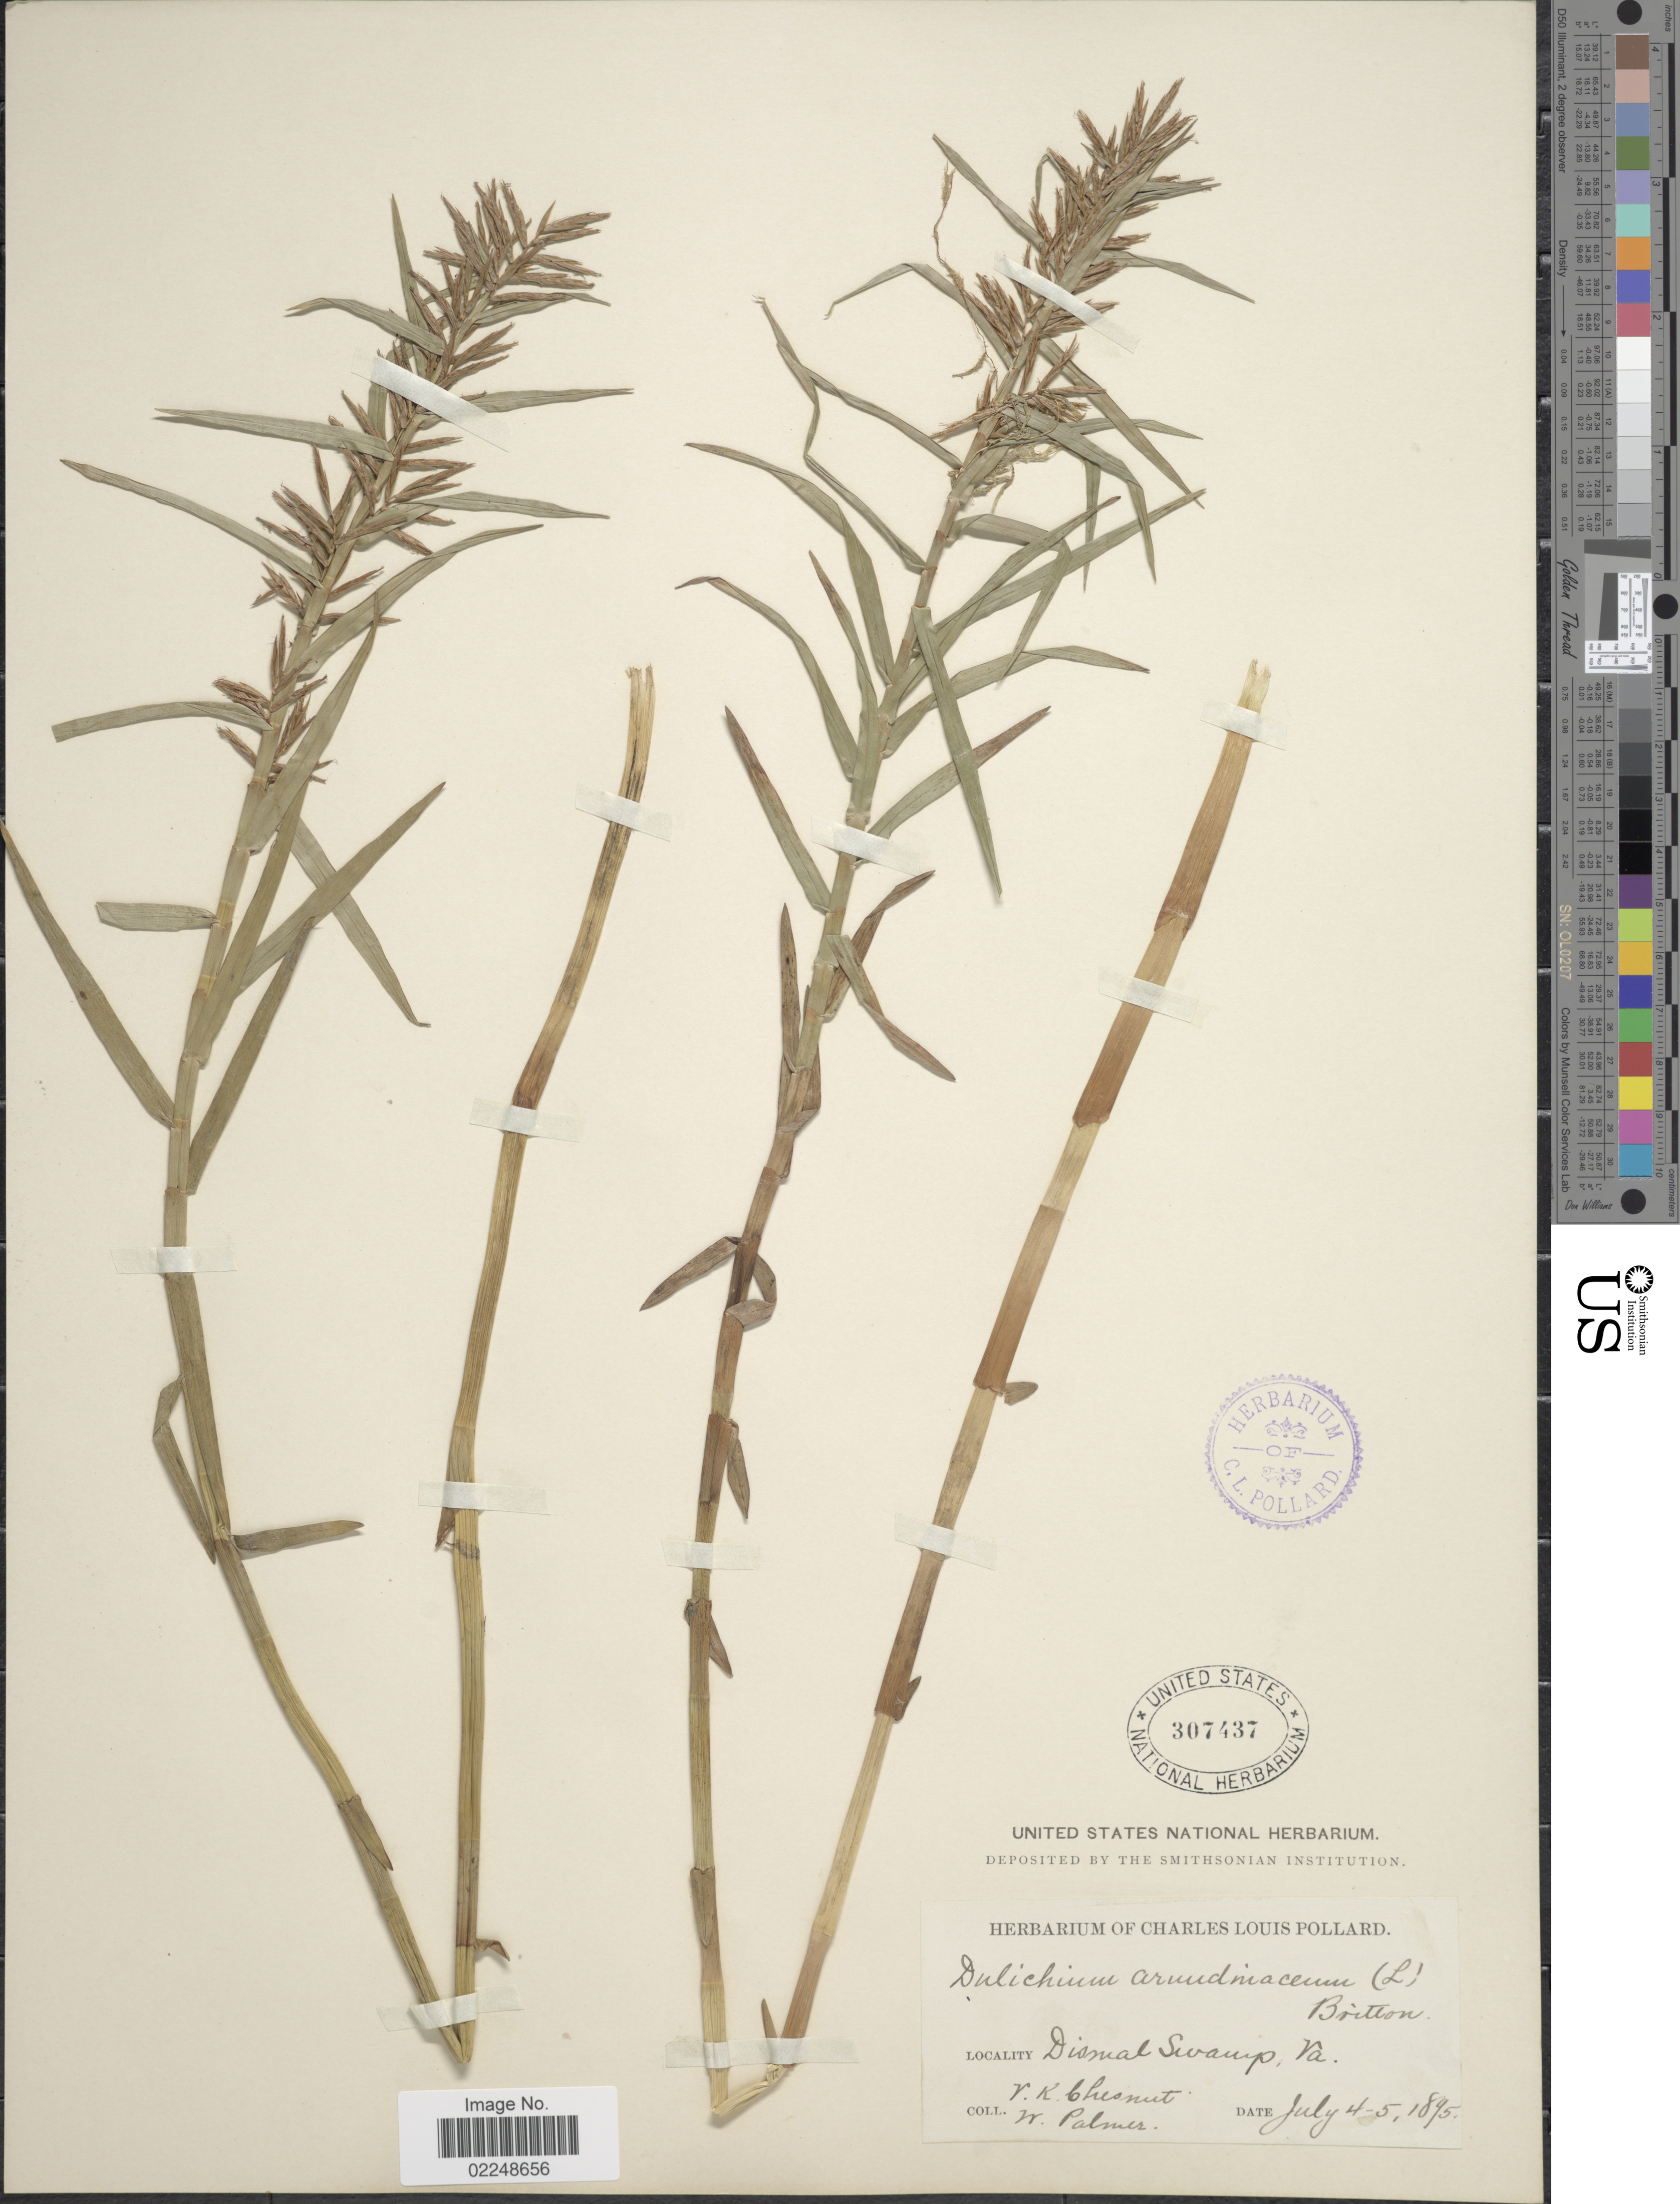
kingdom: Plantae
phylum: Tracheophyta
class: Liliopsida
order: Poales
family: Cyperaceae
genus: Dulichium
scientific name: Dulichium arundinaceum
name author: (L.) Britton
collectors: V. Chesnut & W. Palmer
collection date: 1895-07-04/1895-07-05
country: United States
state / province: Virginia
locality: Dismal Swamp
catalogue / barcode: US 307437